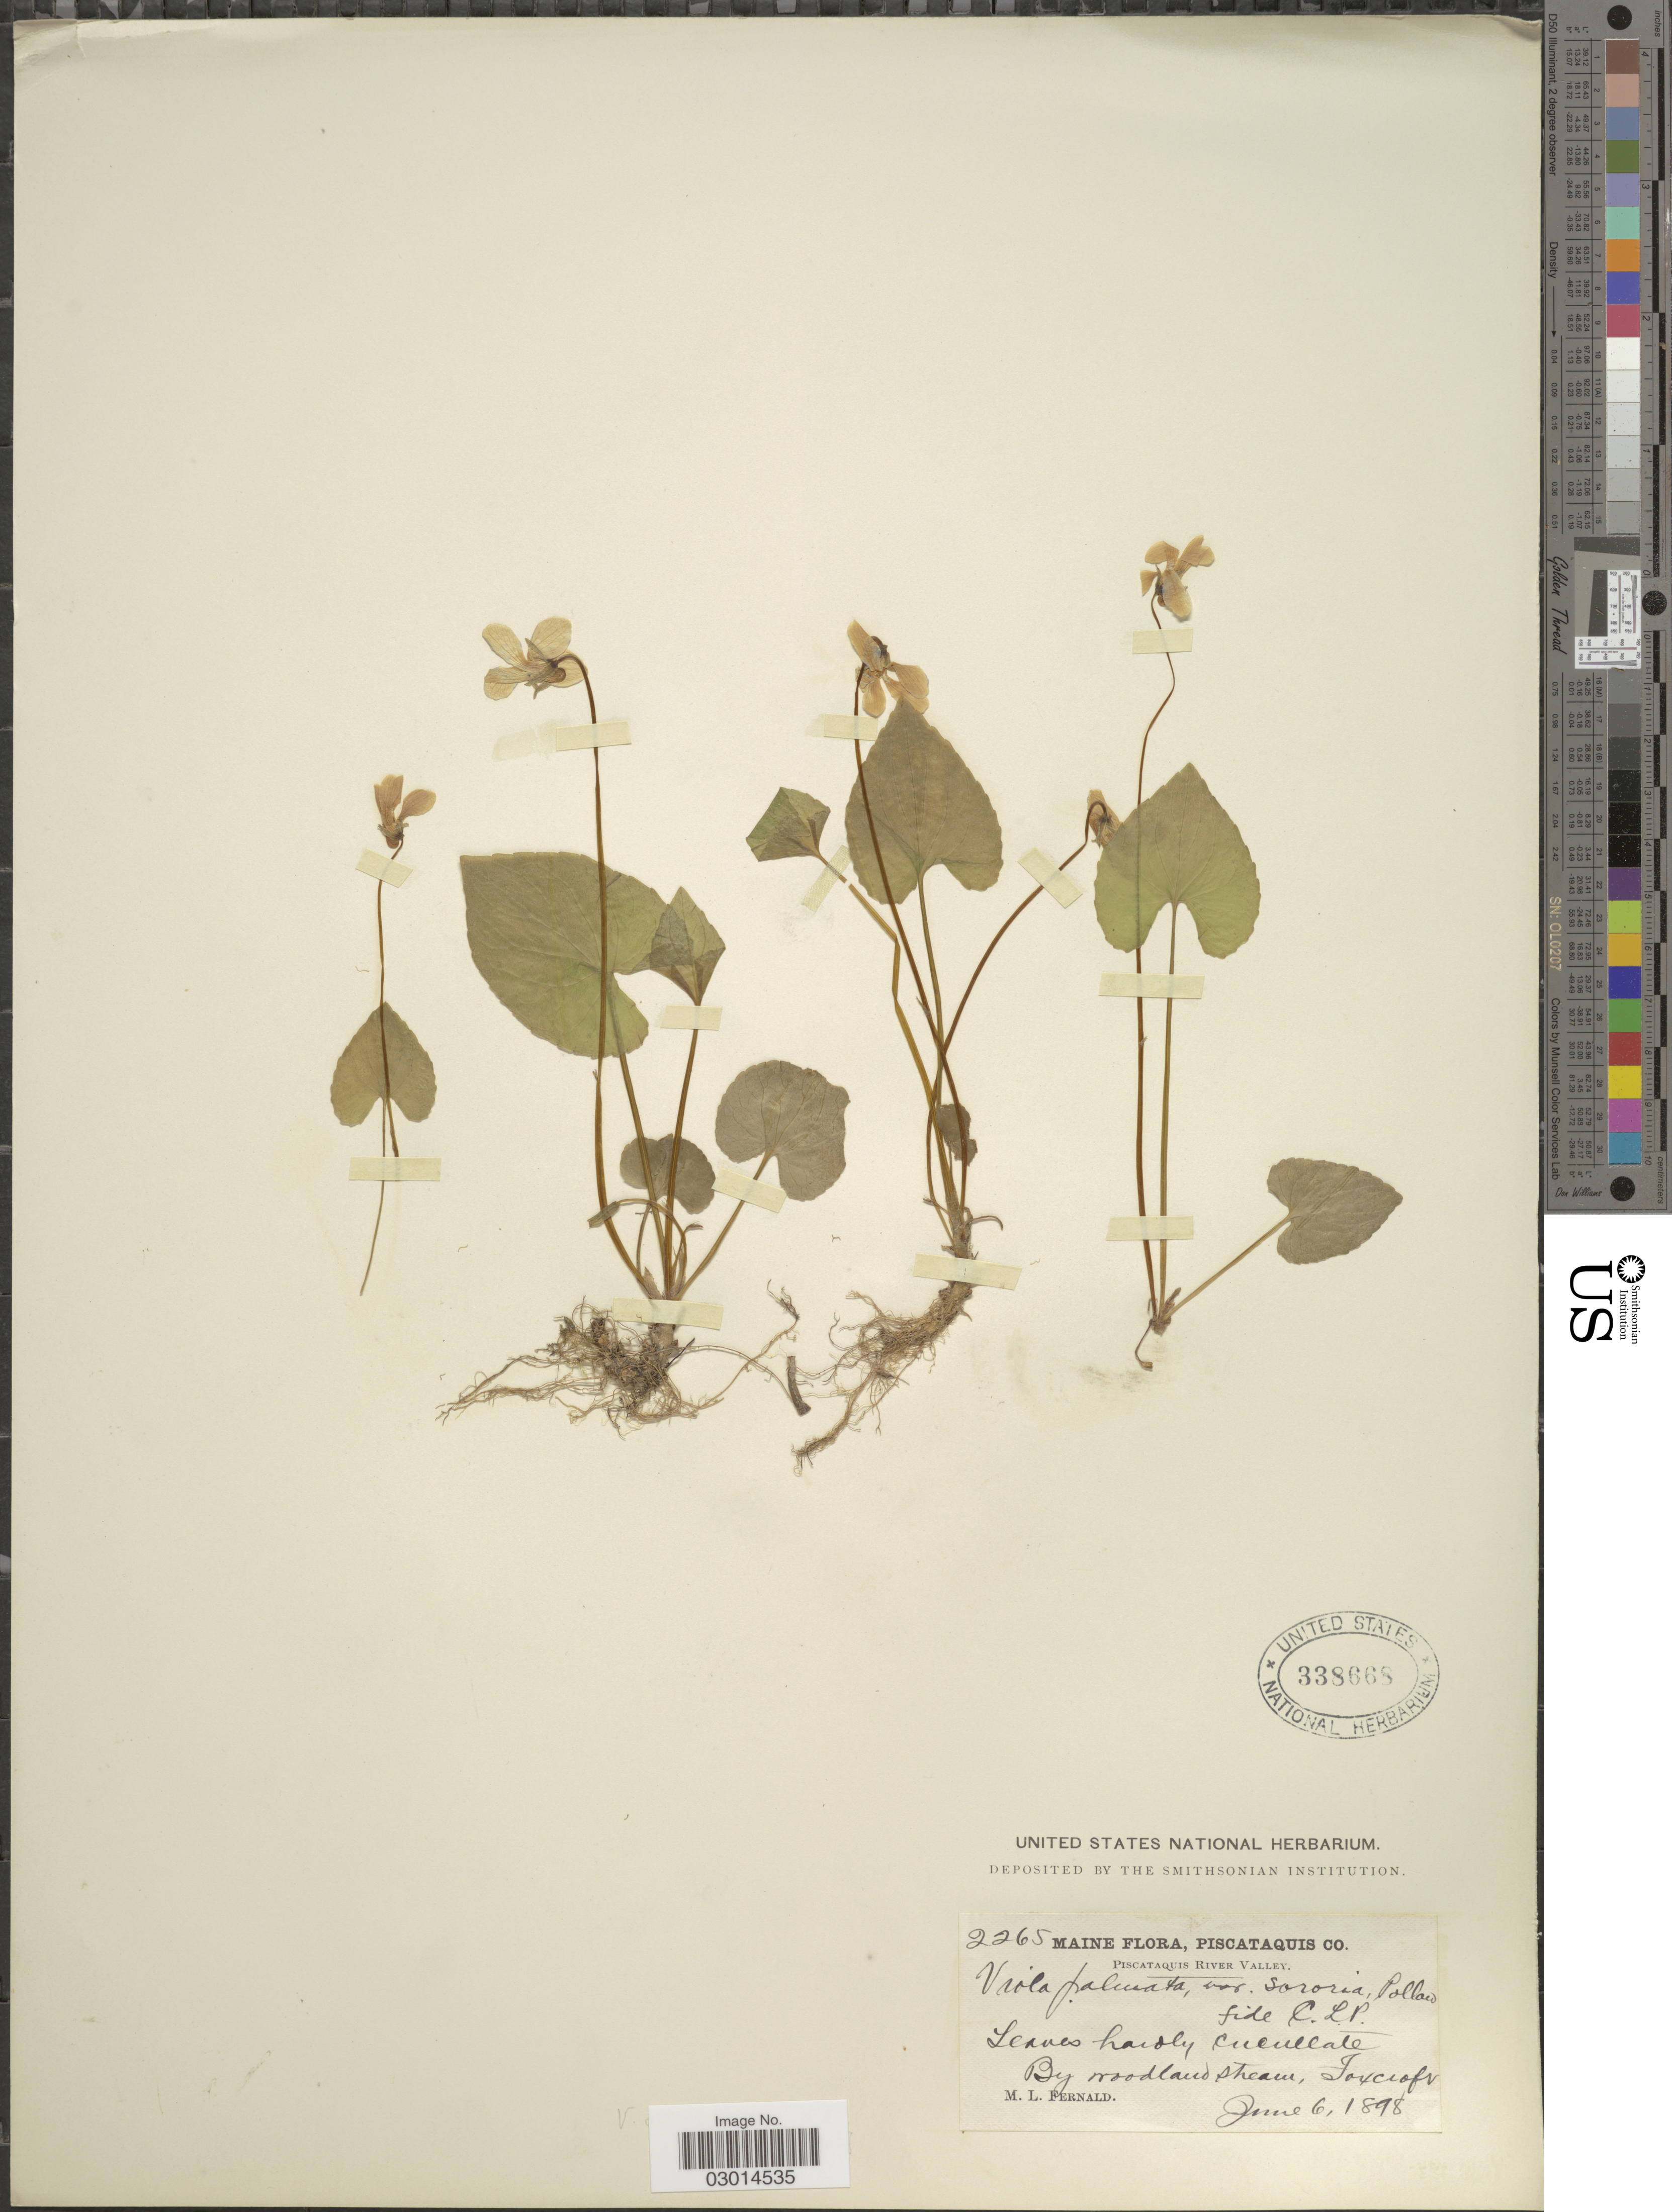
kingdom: Plantae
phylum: Tracheophyta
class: Magnoliopsida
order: Malpighiales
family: Violaceae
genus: Viola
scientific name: Viola cucullata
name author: Aiton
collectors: M. L. Fernald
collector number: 2265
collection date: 1898-06-06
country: United States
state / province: Maine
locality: Piscataquis Co., Piscataquis River Valley. By woodland stream, Foxcroft.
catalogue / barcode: US 338668